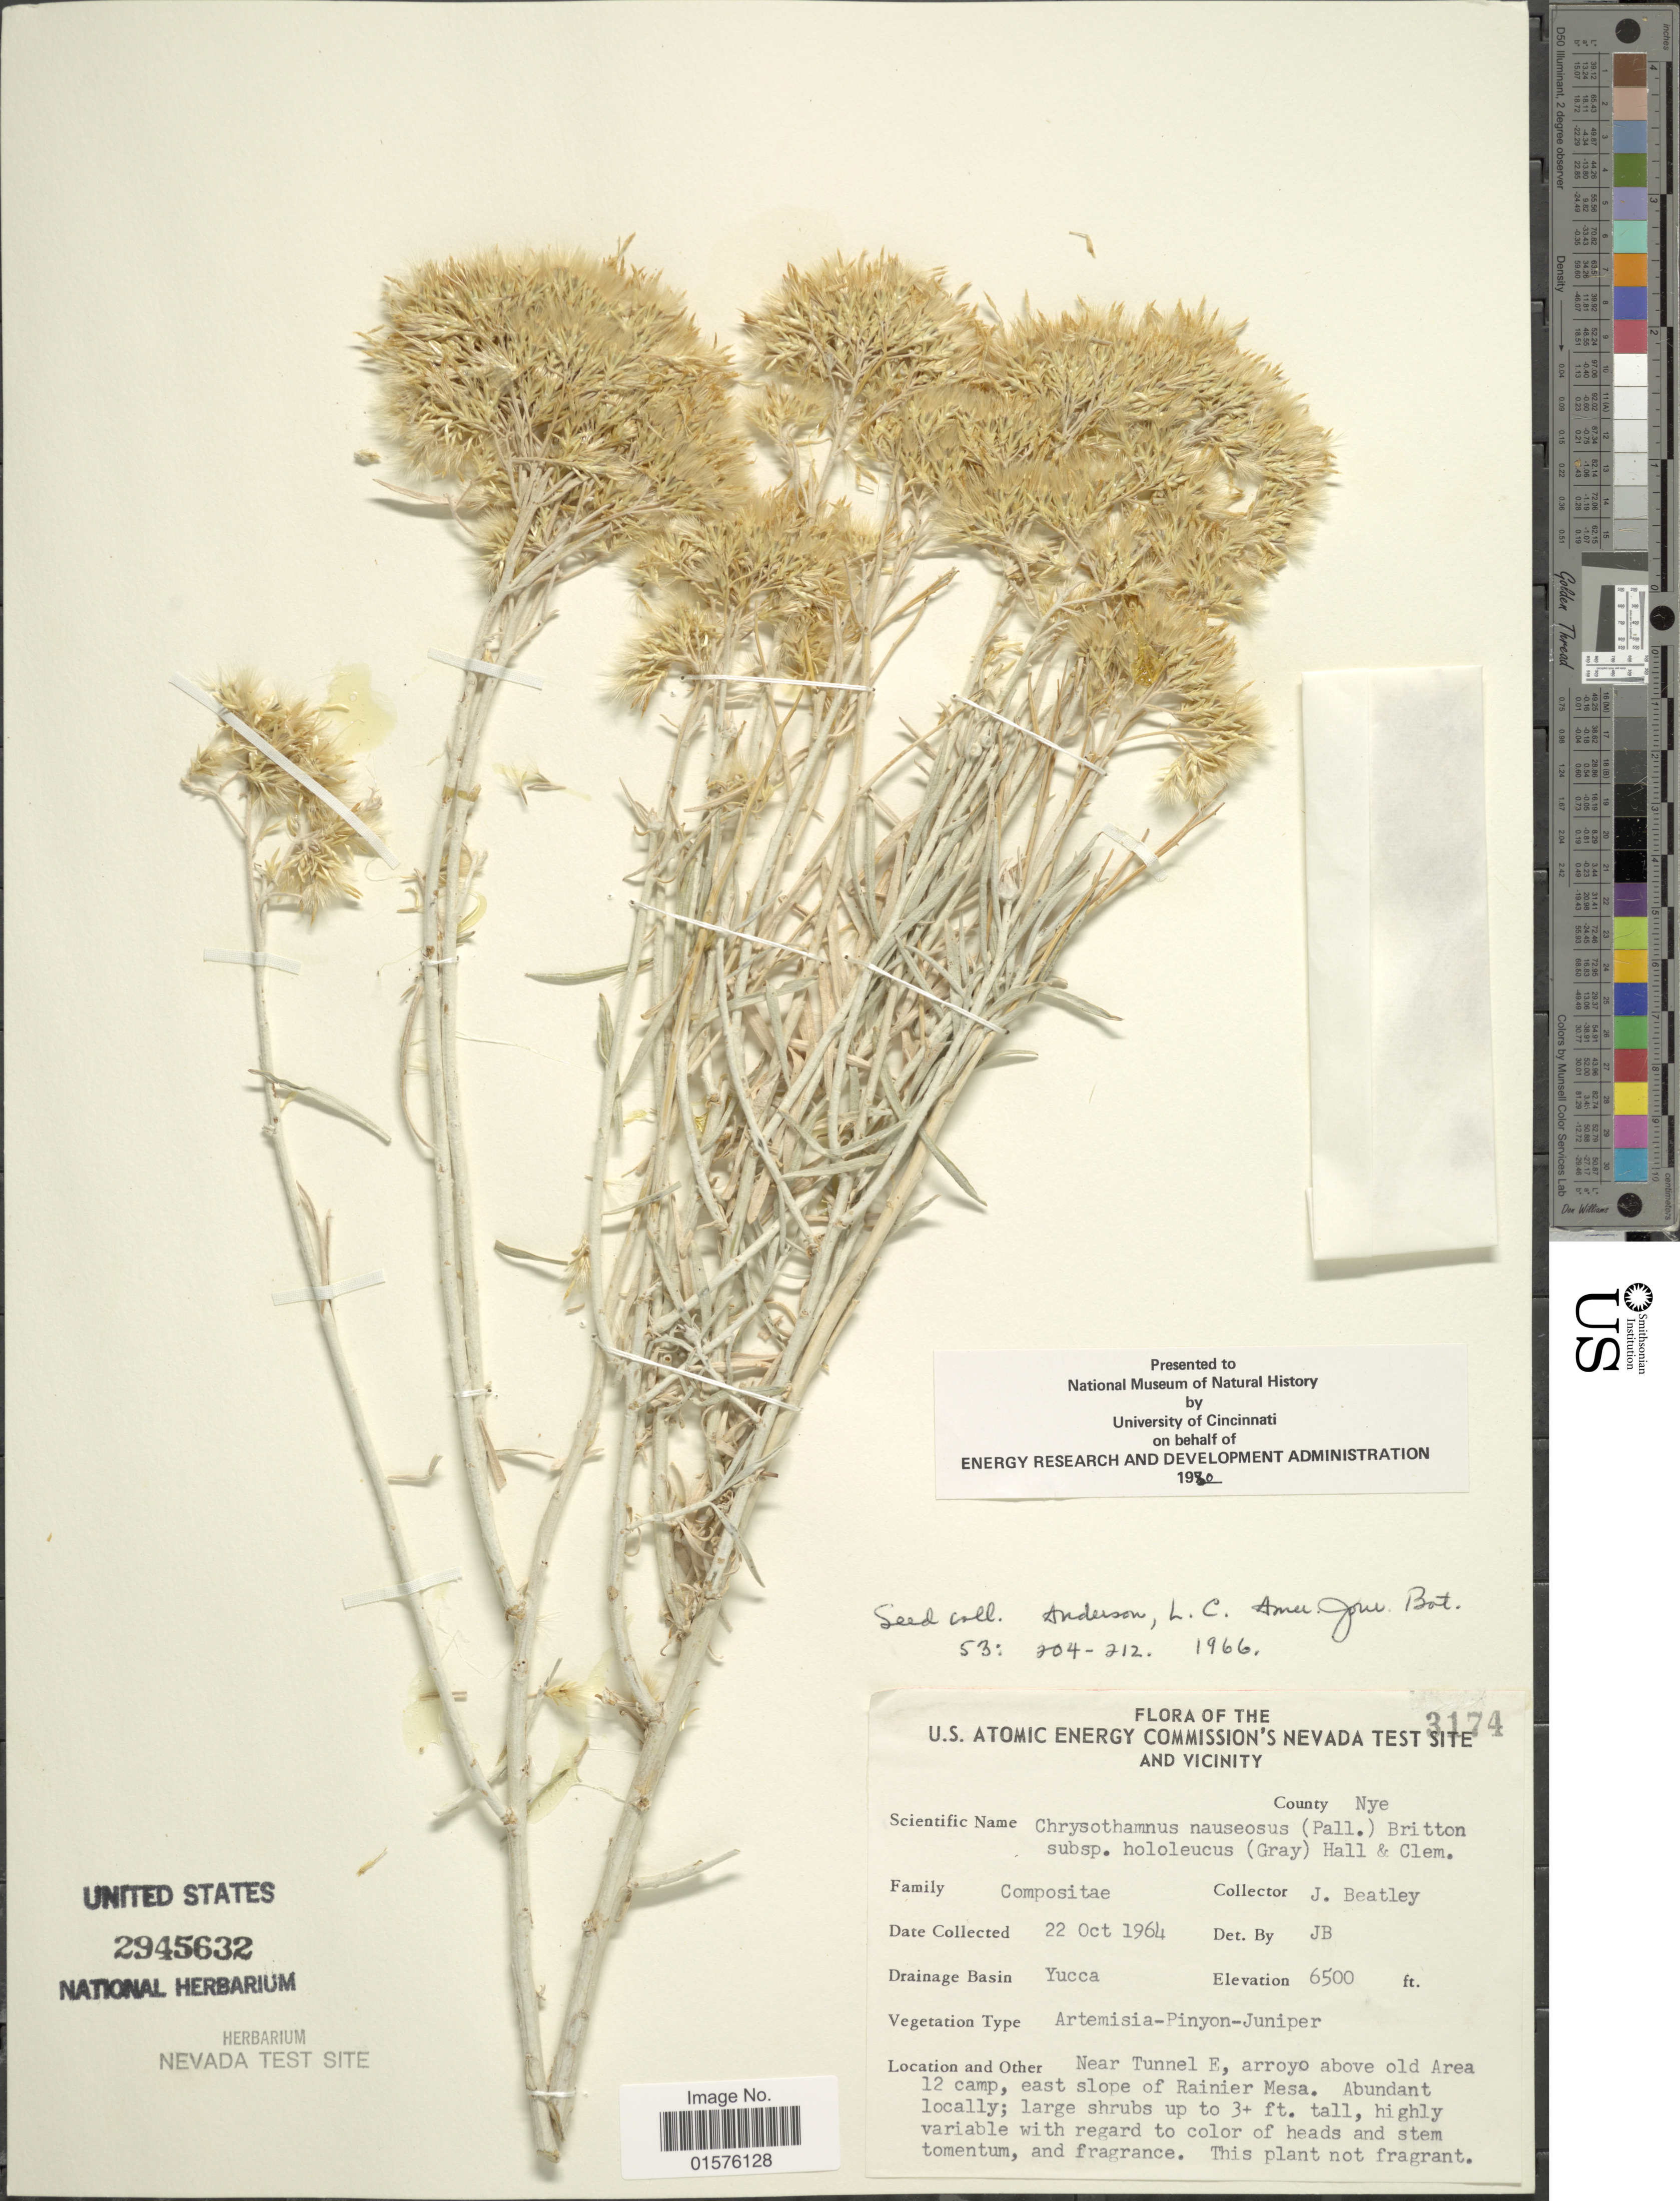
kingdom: Plantae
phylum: Tracheophyta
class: Magnoliopsida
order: Asterales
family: Asteraceae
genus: Ericameria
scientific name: Ericameria nauseosa var. hololeuca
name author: (A. Gray) G.L. Nesom & G.I. Baird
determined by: Urbatsch, Lowell E., Curator (LSU), Louisiana State University (UNITED STATES)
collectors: J. C. Beatley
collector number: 3174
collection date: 1964-10-22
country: United States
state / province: Nevada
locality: The U.S. Atomic Energy Commision's Nevada test site and vicinity, County: Nye, near Tunnel E, arroyo above old Area 12 camp, east slope of Rainier Mesa.2 camp, east slope of Rainer Mesa. Drainage basin: Yucca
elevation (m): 1981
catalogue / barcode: US 2945632